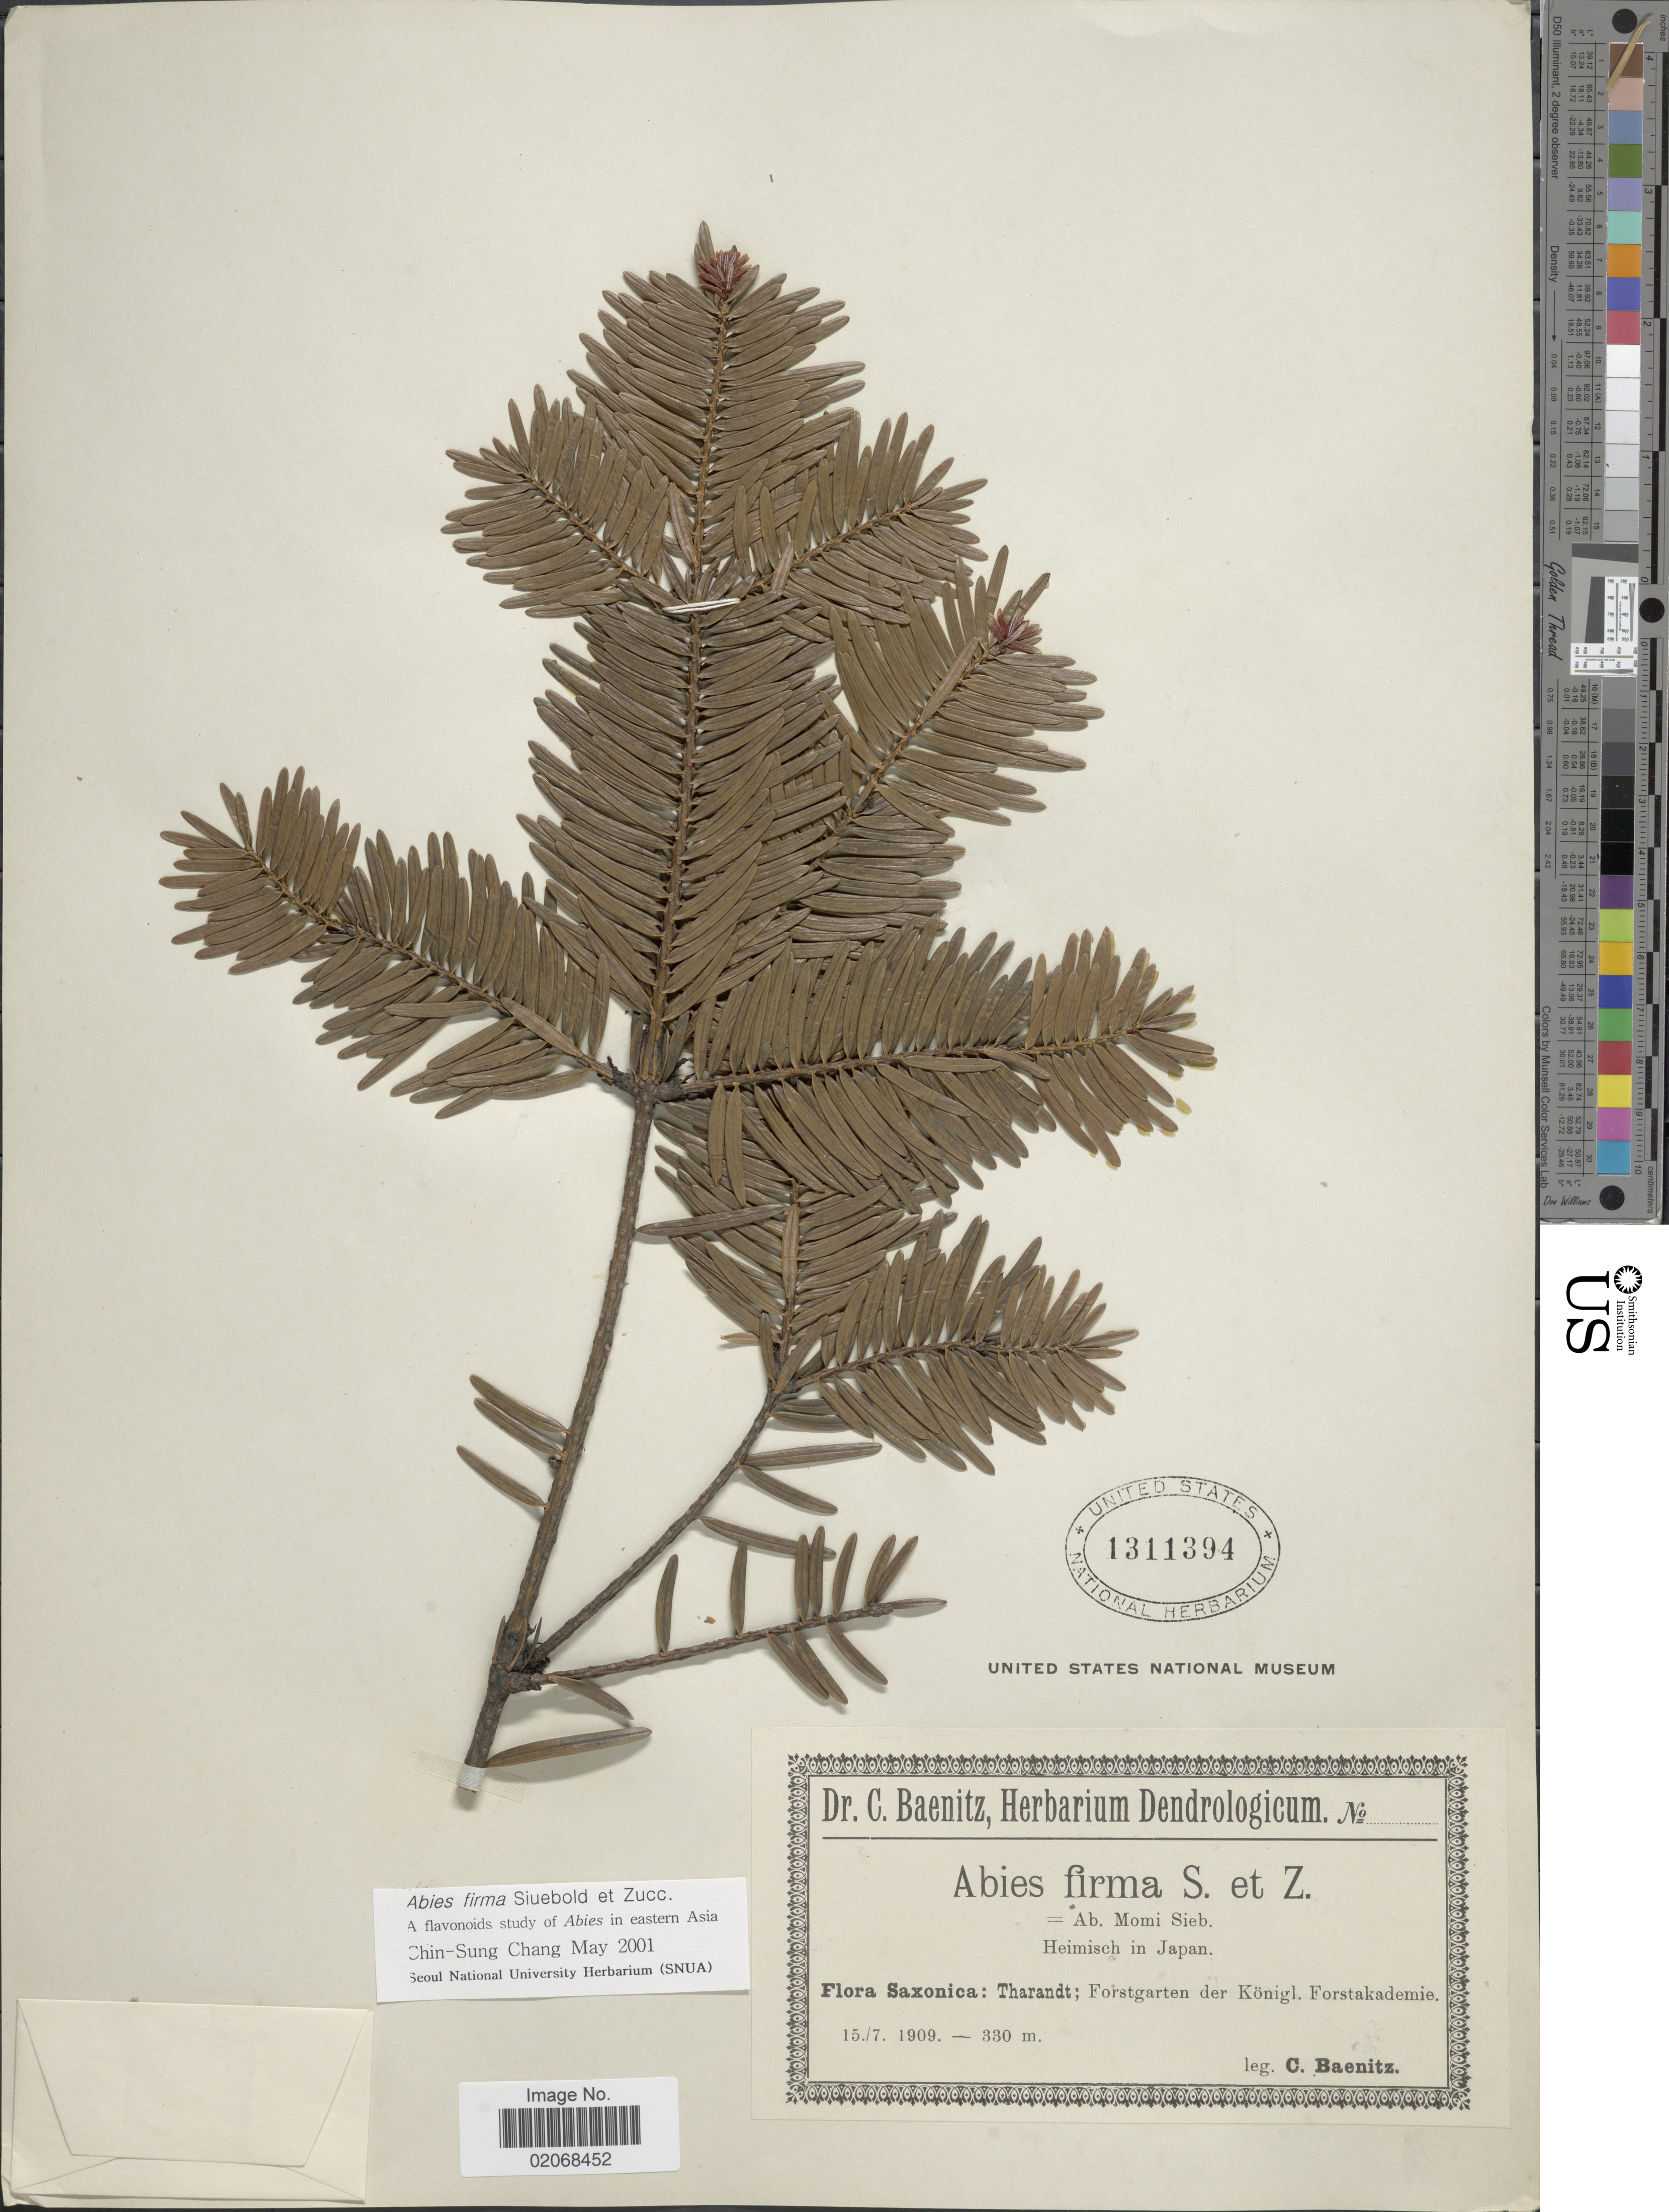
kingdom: Plantae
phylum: Tracheophyta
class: Pinopsida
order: Pinales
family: Pinaceae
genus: Abies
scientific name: Abies firma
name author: Siebold & Zucc.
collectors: C. G. Baenitz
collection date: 1909-07-15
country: Japan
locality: Heimisch in Japan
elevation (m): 330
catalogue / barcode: US 1311394